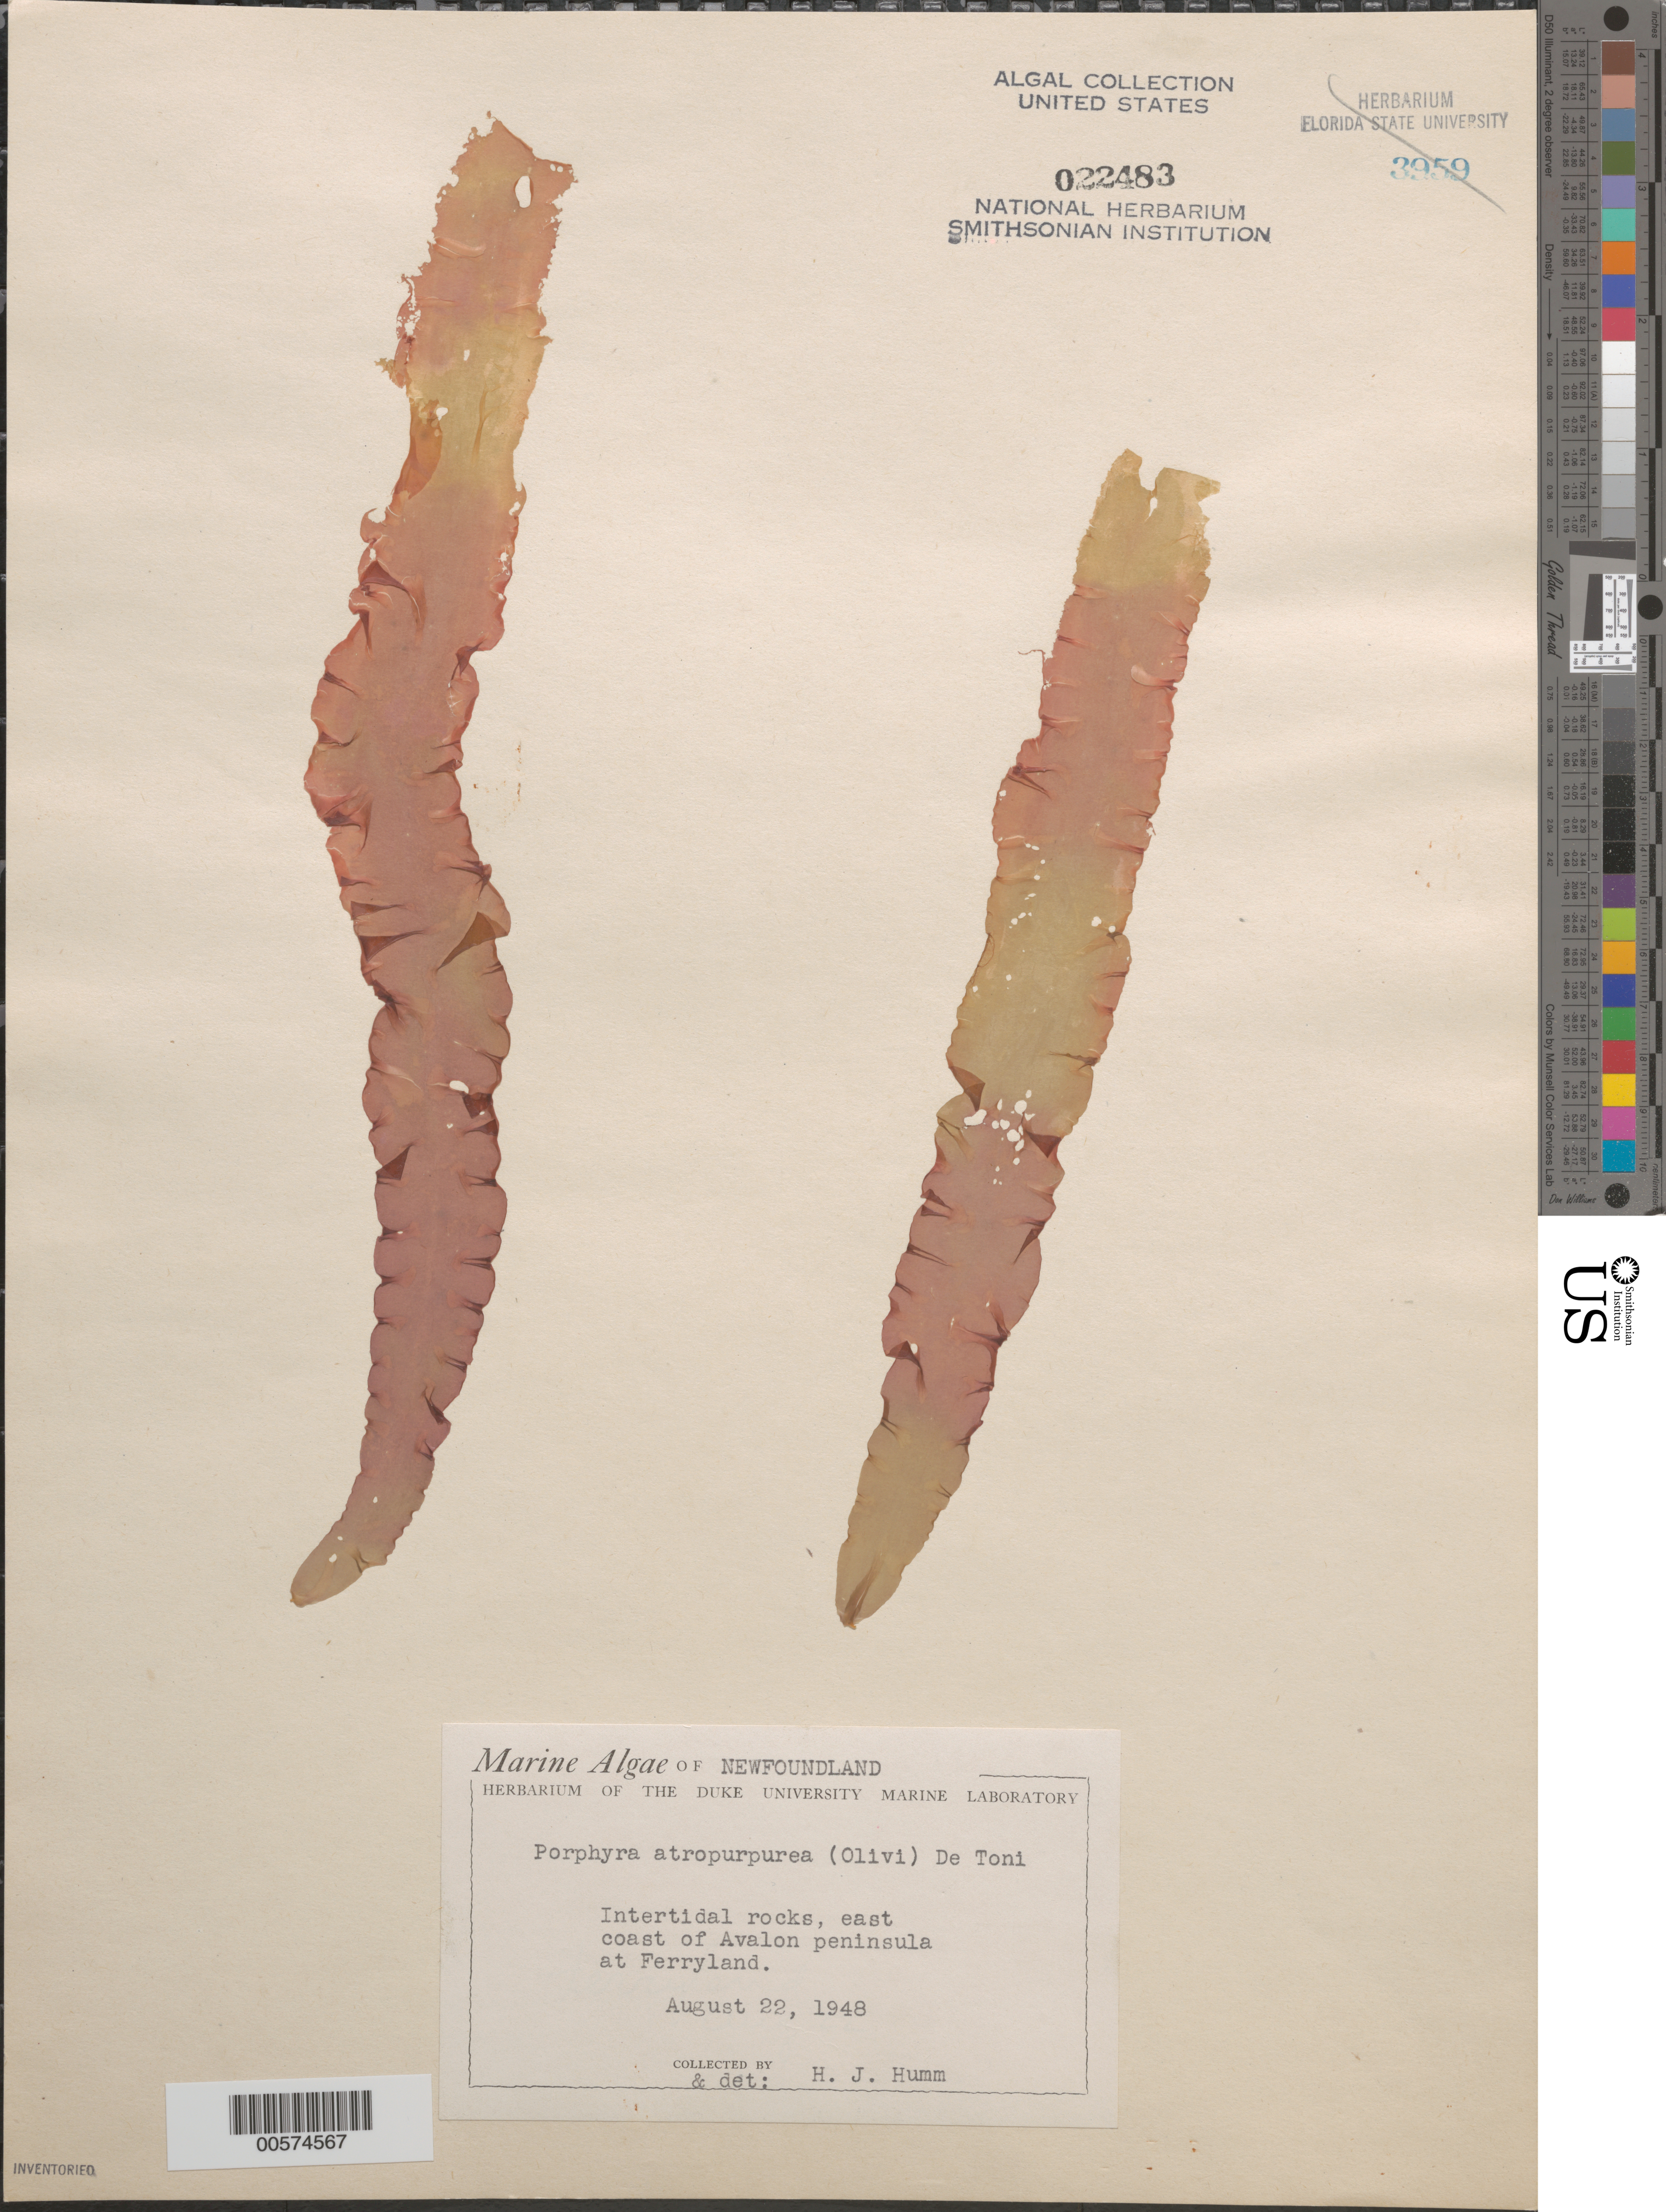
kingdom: Plantae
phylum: Rhodophyta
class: Bangiophyceae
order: Bangiales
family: Bangiaceae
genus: Porphyra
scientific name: Porphyra atropurpurea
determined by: Humm, Harold J.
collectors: H. J. Humm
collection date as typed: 22 Aug 1948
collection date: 1948-08-22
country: Canada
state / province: Newfoundland and Labrador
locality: Ferryland, Avalon Peninsula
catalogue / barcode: US 22483